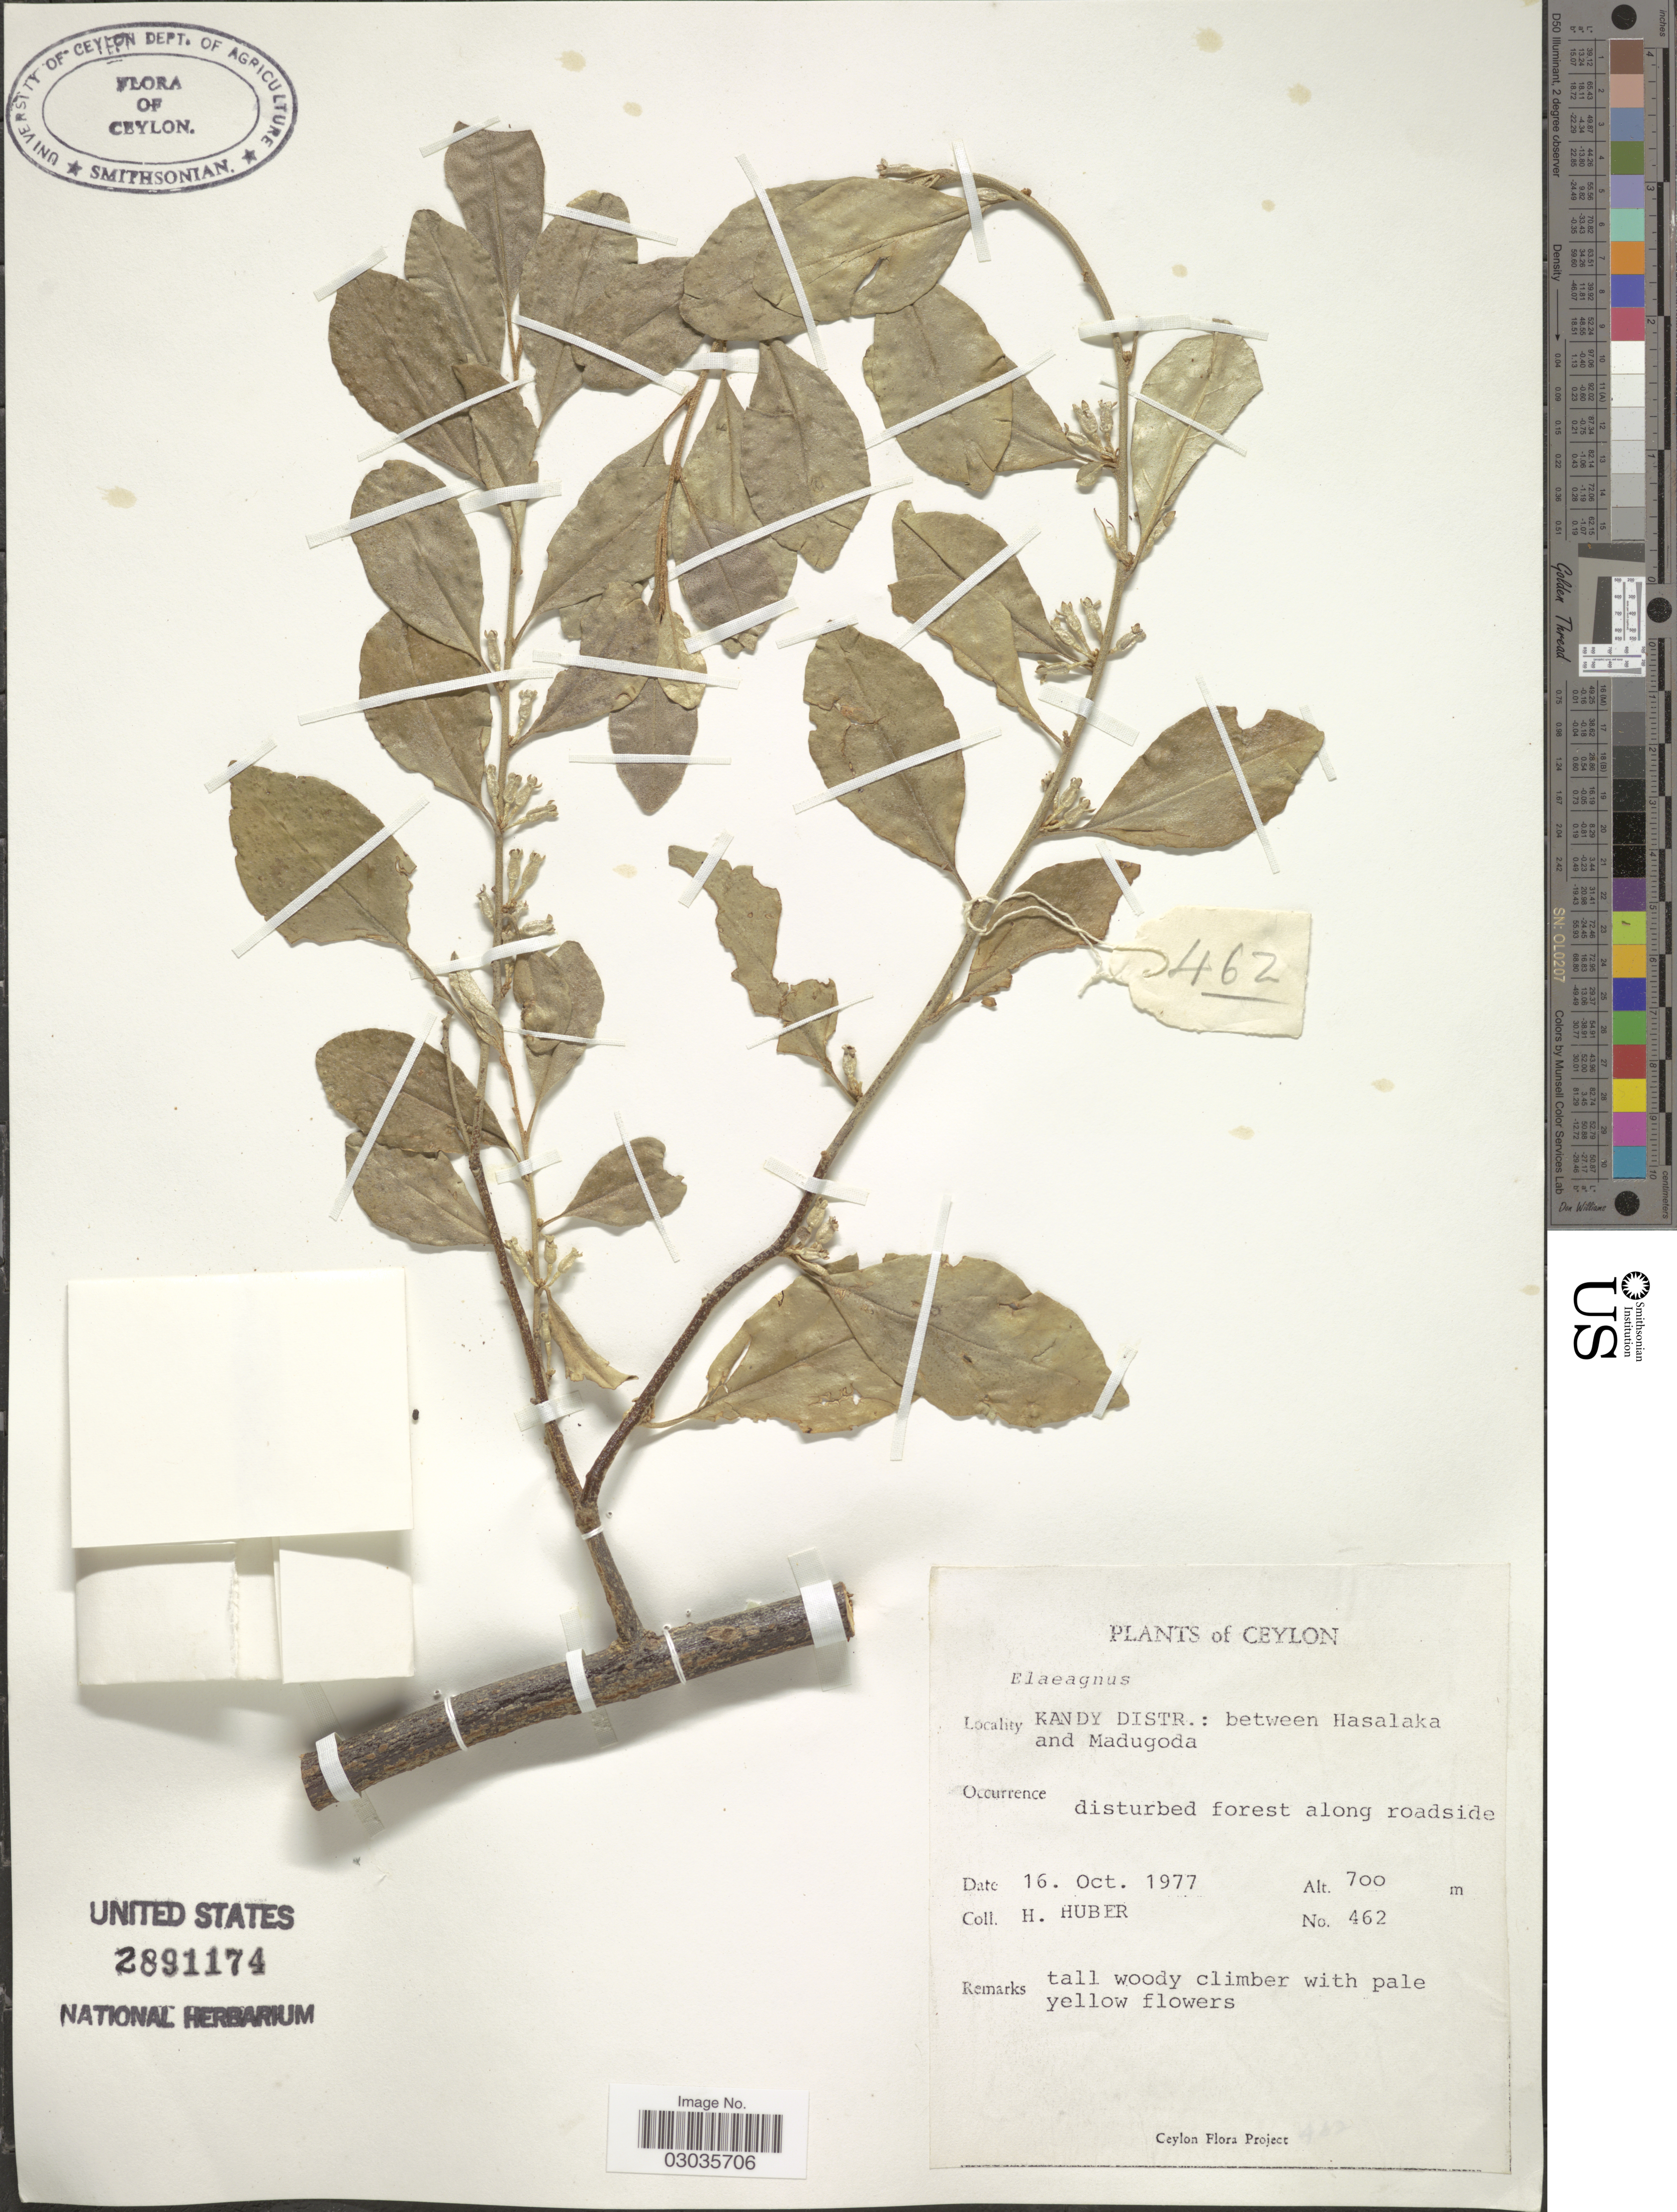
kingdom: Plantae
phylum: Tracheophyta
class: Magnoliopsida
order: Rosales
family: Elaeagnaceae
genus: Elaeagnus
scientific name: Elaeagnus sp.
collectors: H. Huber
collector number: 462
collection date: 1977-10-16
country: Sri Lanka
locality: Ceylon. Kandy Distr.: between Hasalaka and Madugoda.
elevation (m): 700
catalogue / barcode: US 2891174